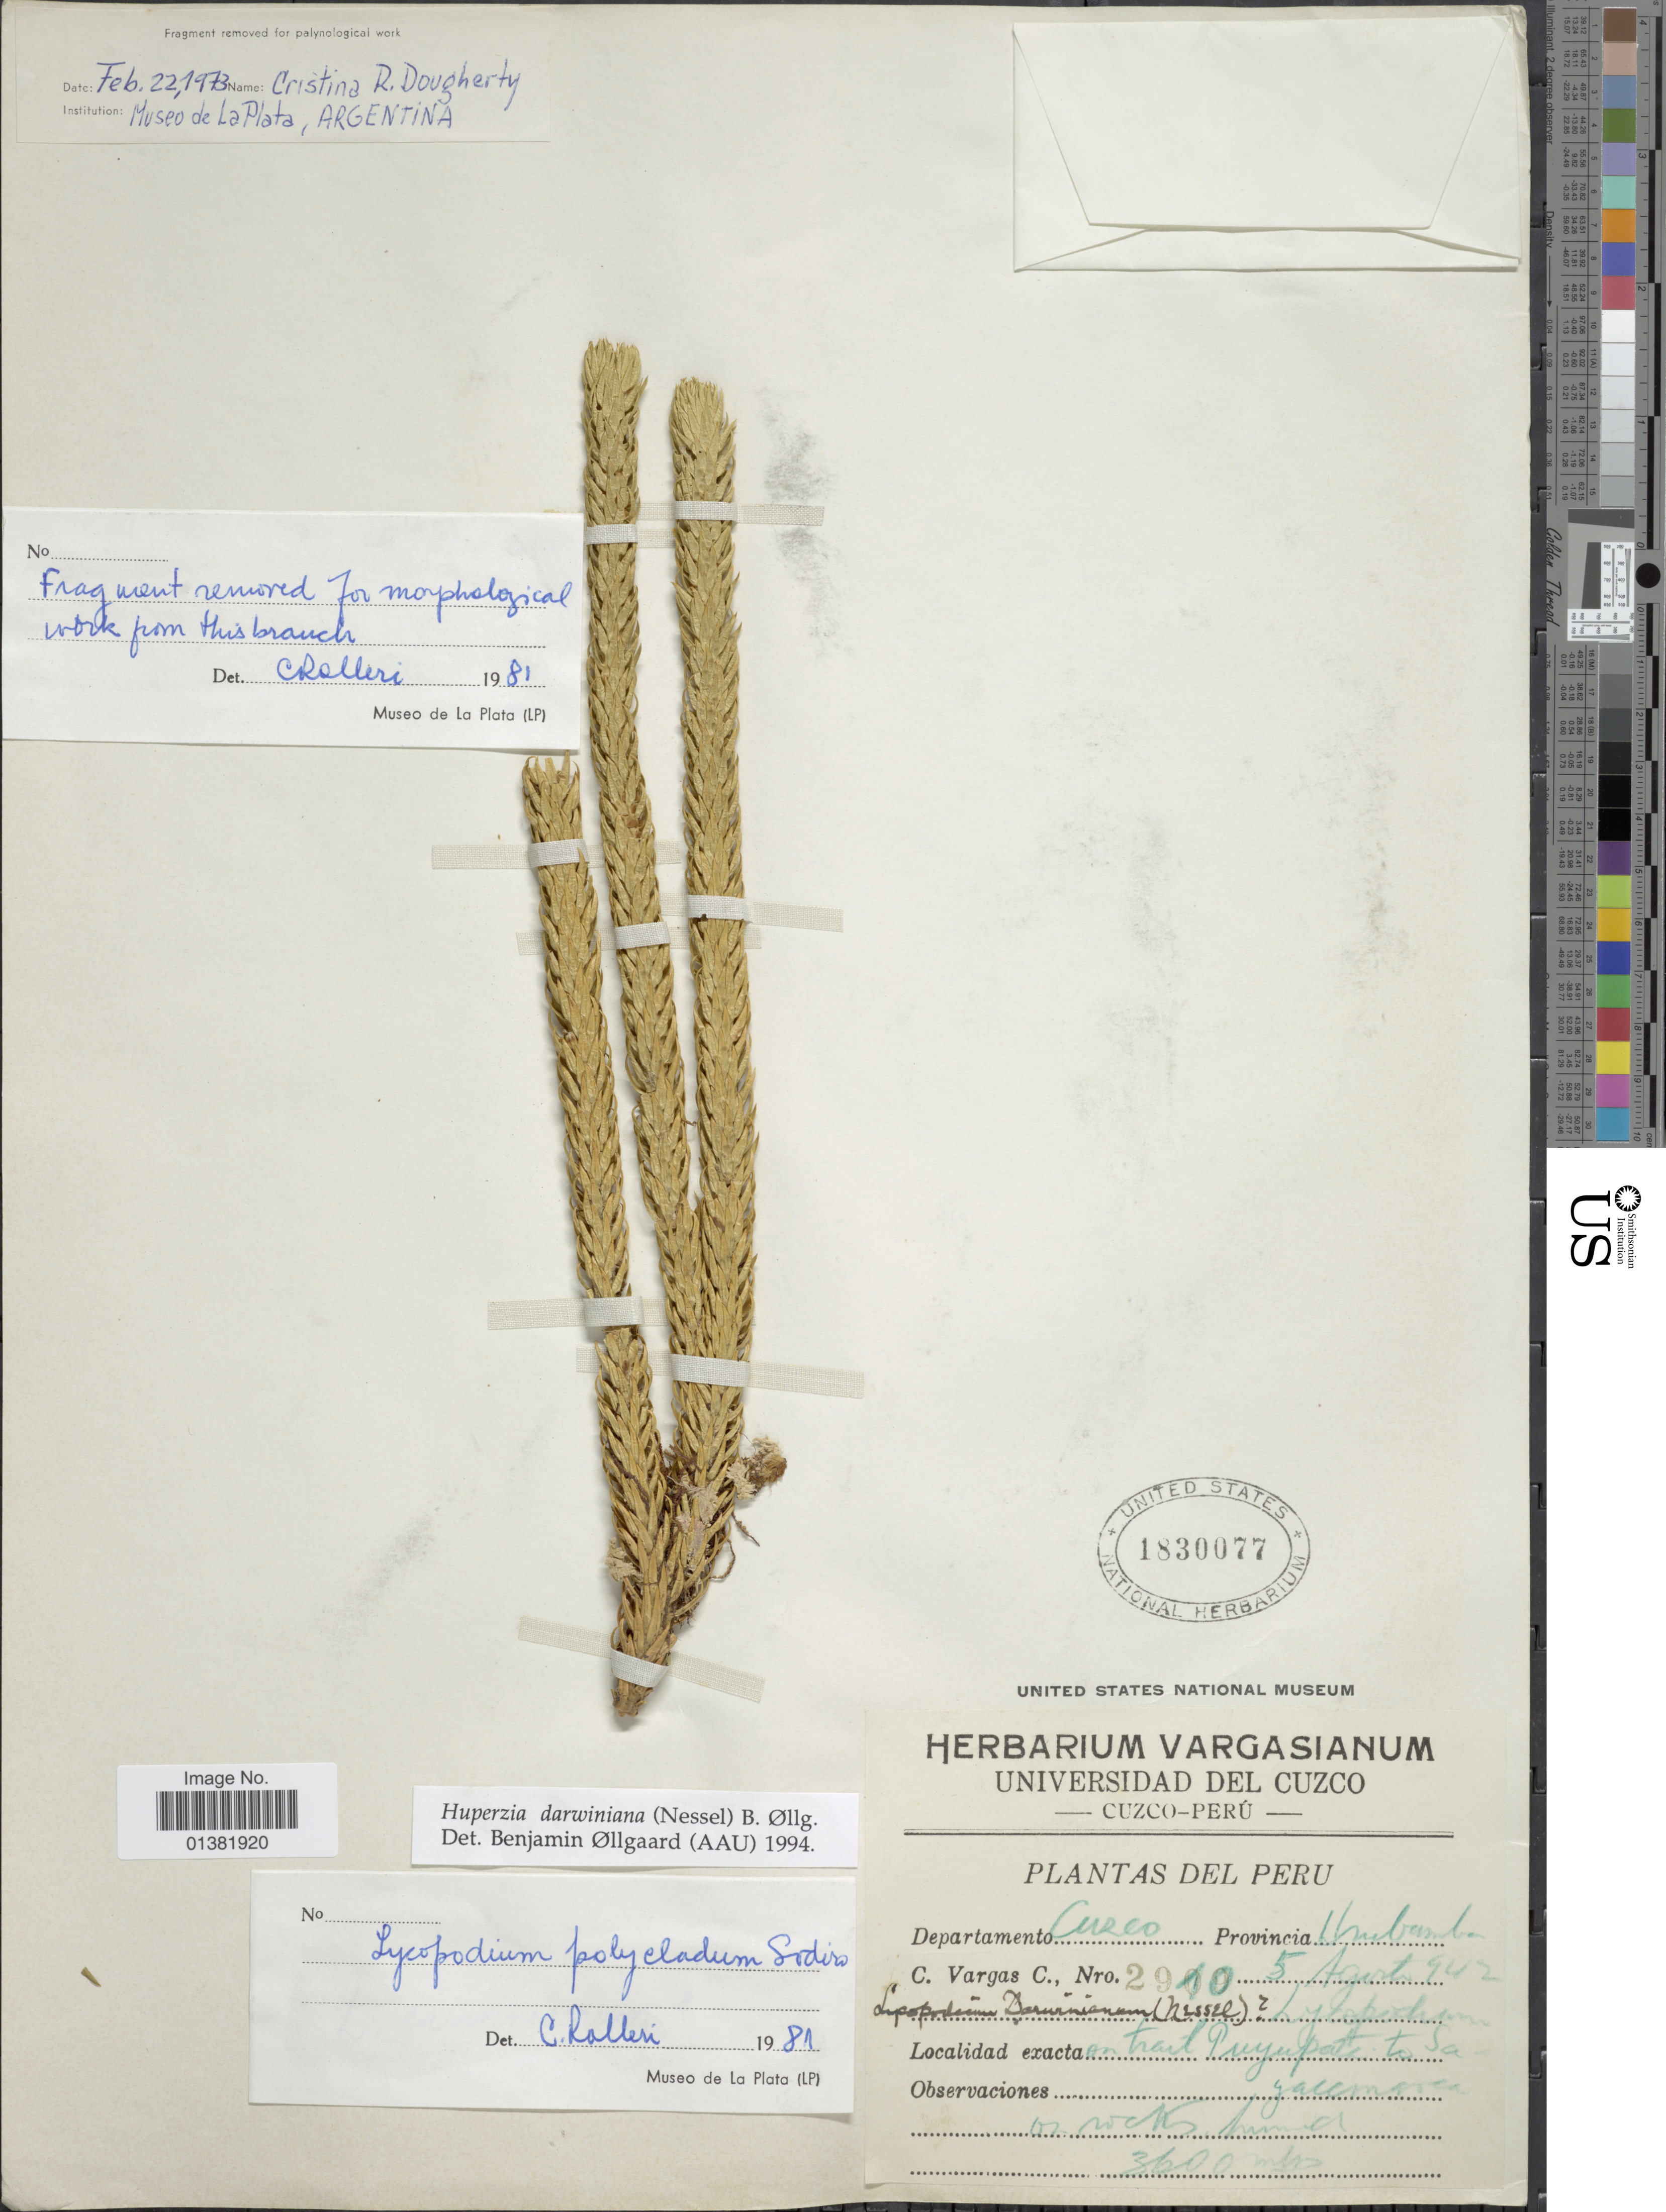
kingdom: Plantae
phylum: Tracheophyta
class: Lycopodiopsida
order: Lycopodiales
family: Lycopodiaceae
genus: Phlegmariurus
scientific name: Phlegmariurus crassus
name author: (Humb. & Bonpl. ex Willd.) B. Øllg.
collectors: C. Vargas Calderón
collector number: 2910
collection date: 1942-08-05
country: Peru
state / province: Cusco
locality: Provincia Urubamba, on trail Puyupata to Sayacmarca.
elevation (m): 3600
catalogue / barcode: US 1830077